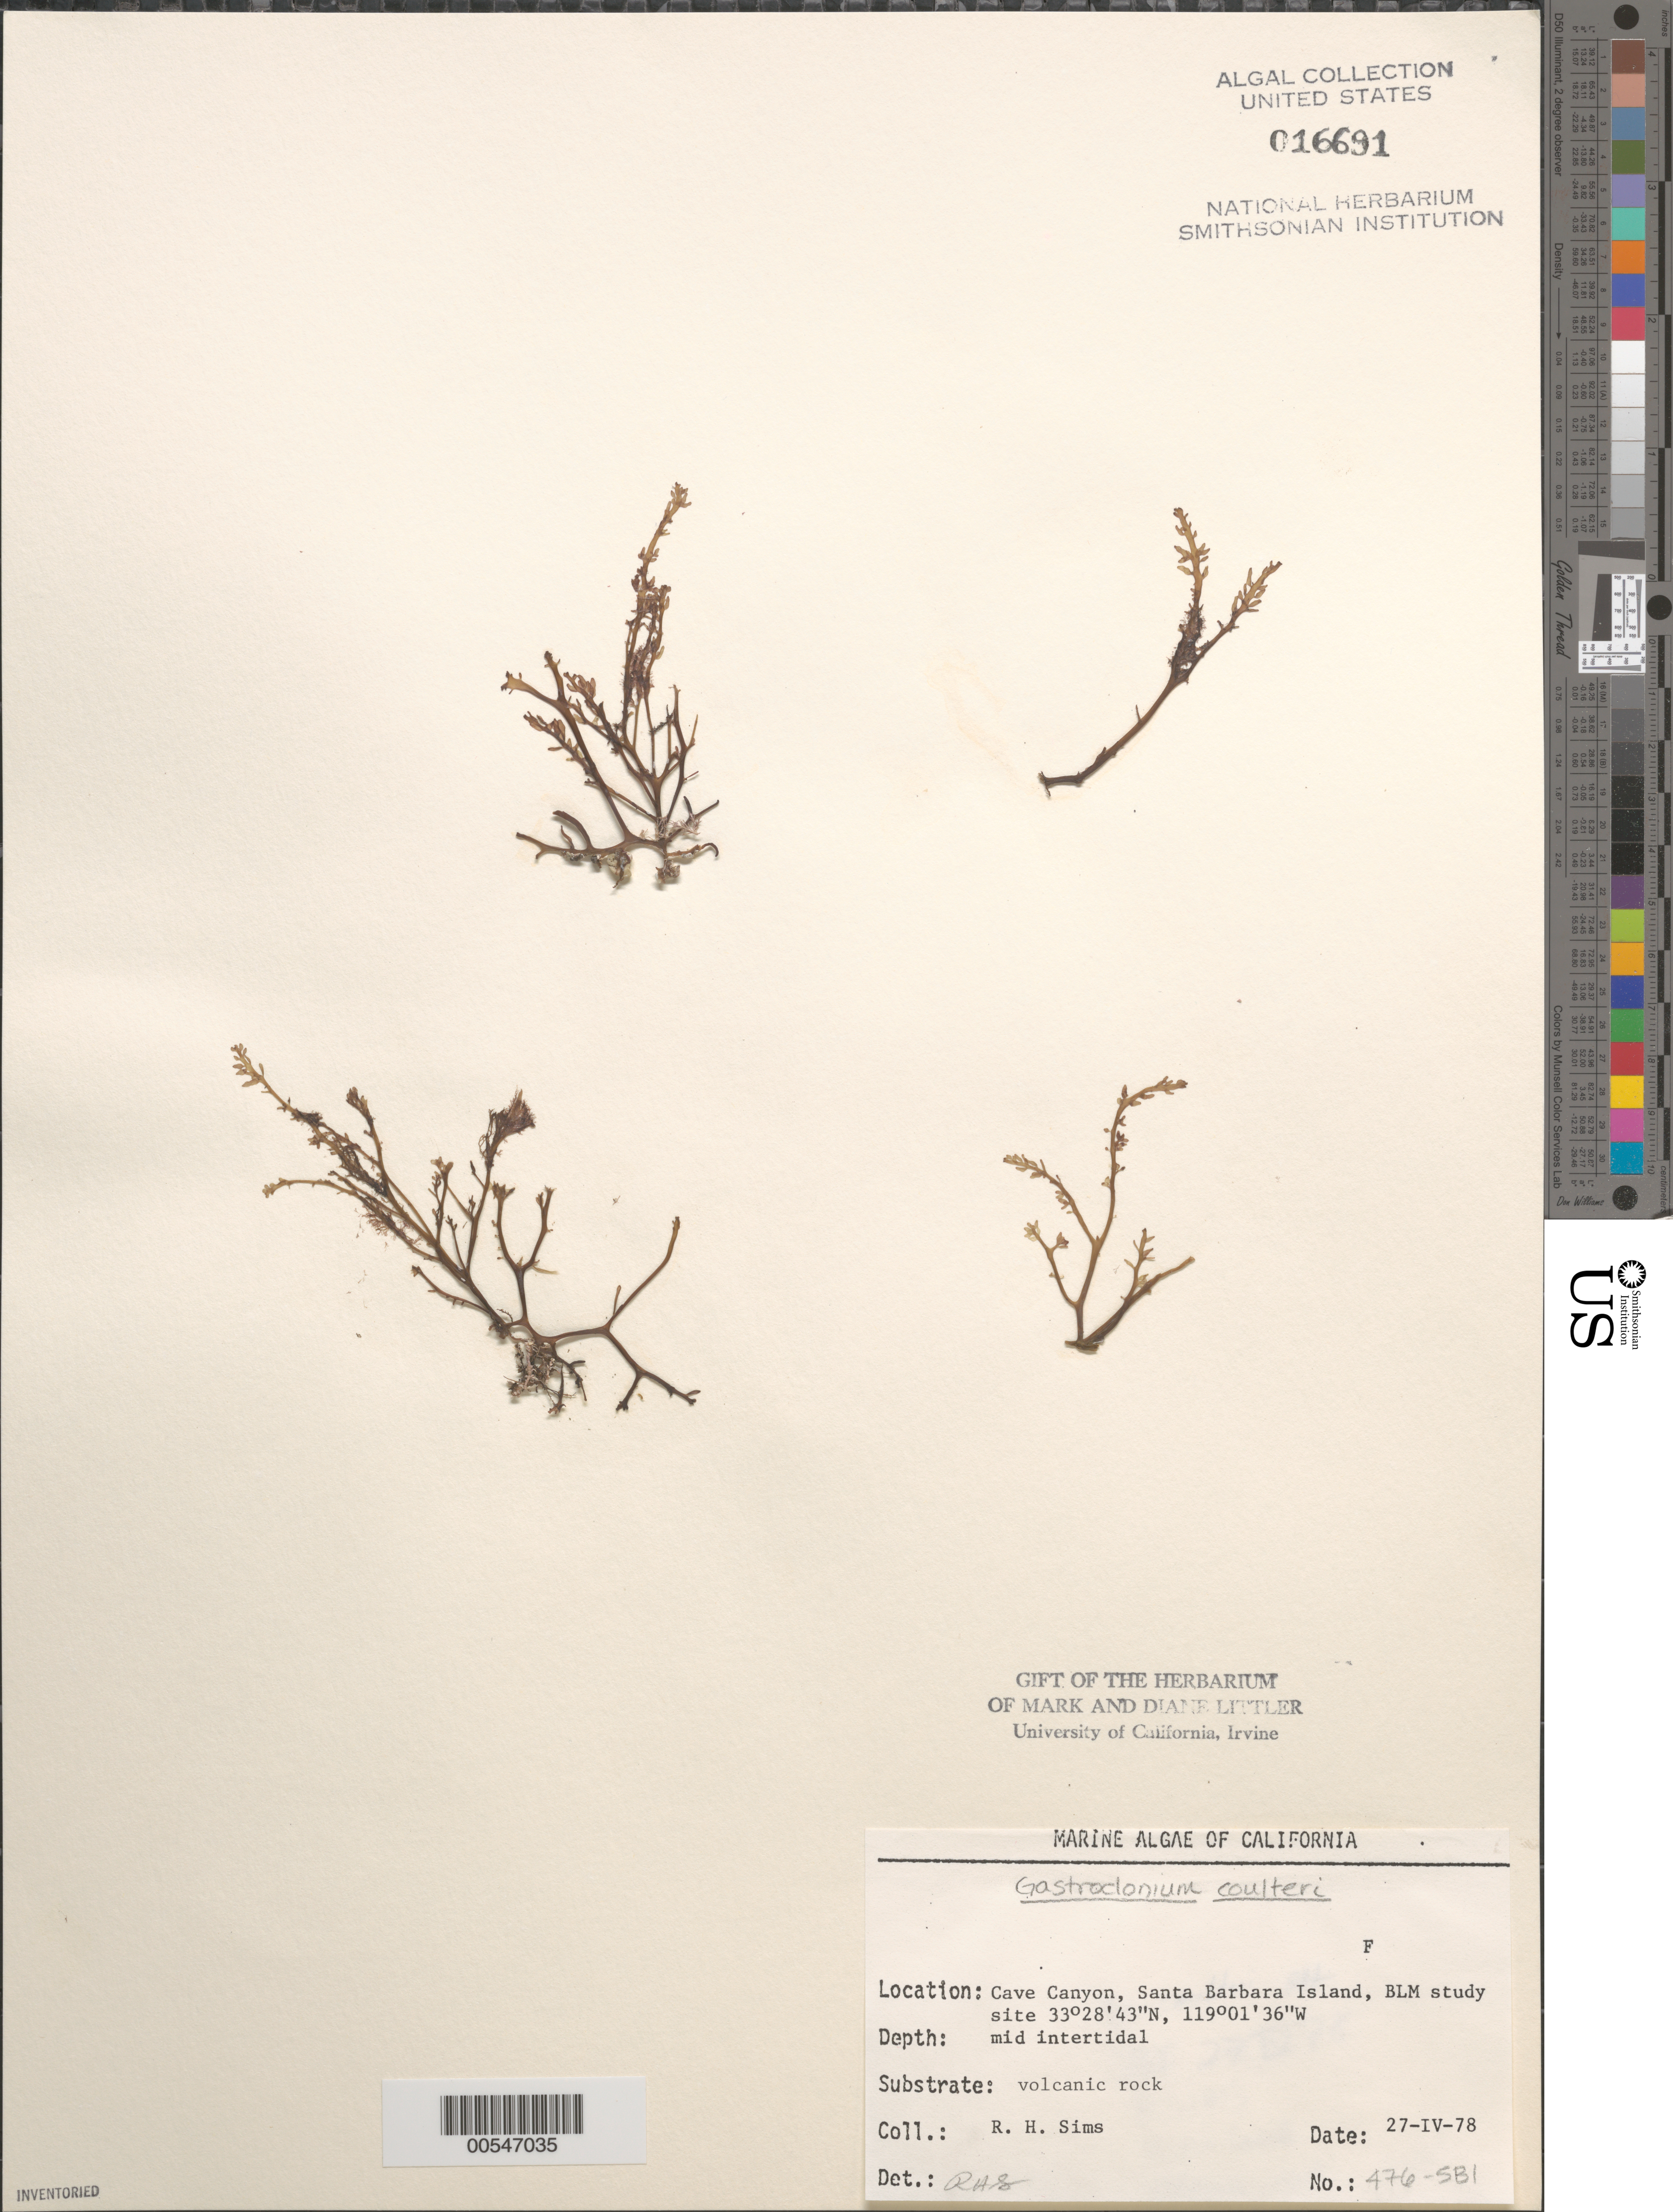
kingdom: Plantae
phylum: Rhodophyta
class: Florideophyceae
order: Rhodymeniales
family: Champiaceae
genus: Neogastroclonium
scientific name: Neogastroclonium subarticulatum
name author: (Turner) L. Le Gall et al.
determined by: Algae name updating Project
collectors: R. H. Sims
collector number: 476-SBI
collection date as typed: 27 Apr 1978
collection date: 1978-04-27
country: United States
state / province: California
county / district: Santa Barbara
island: Santa Barbara Island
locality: Cave Canyon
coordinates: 33 28' 43" N, 119 01' 36" W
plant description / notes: BLM-SOCALBIGHT Rocky Intertidal Survey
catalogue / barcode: US 16691